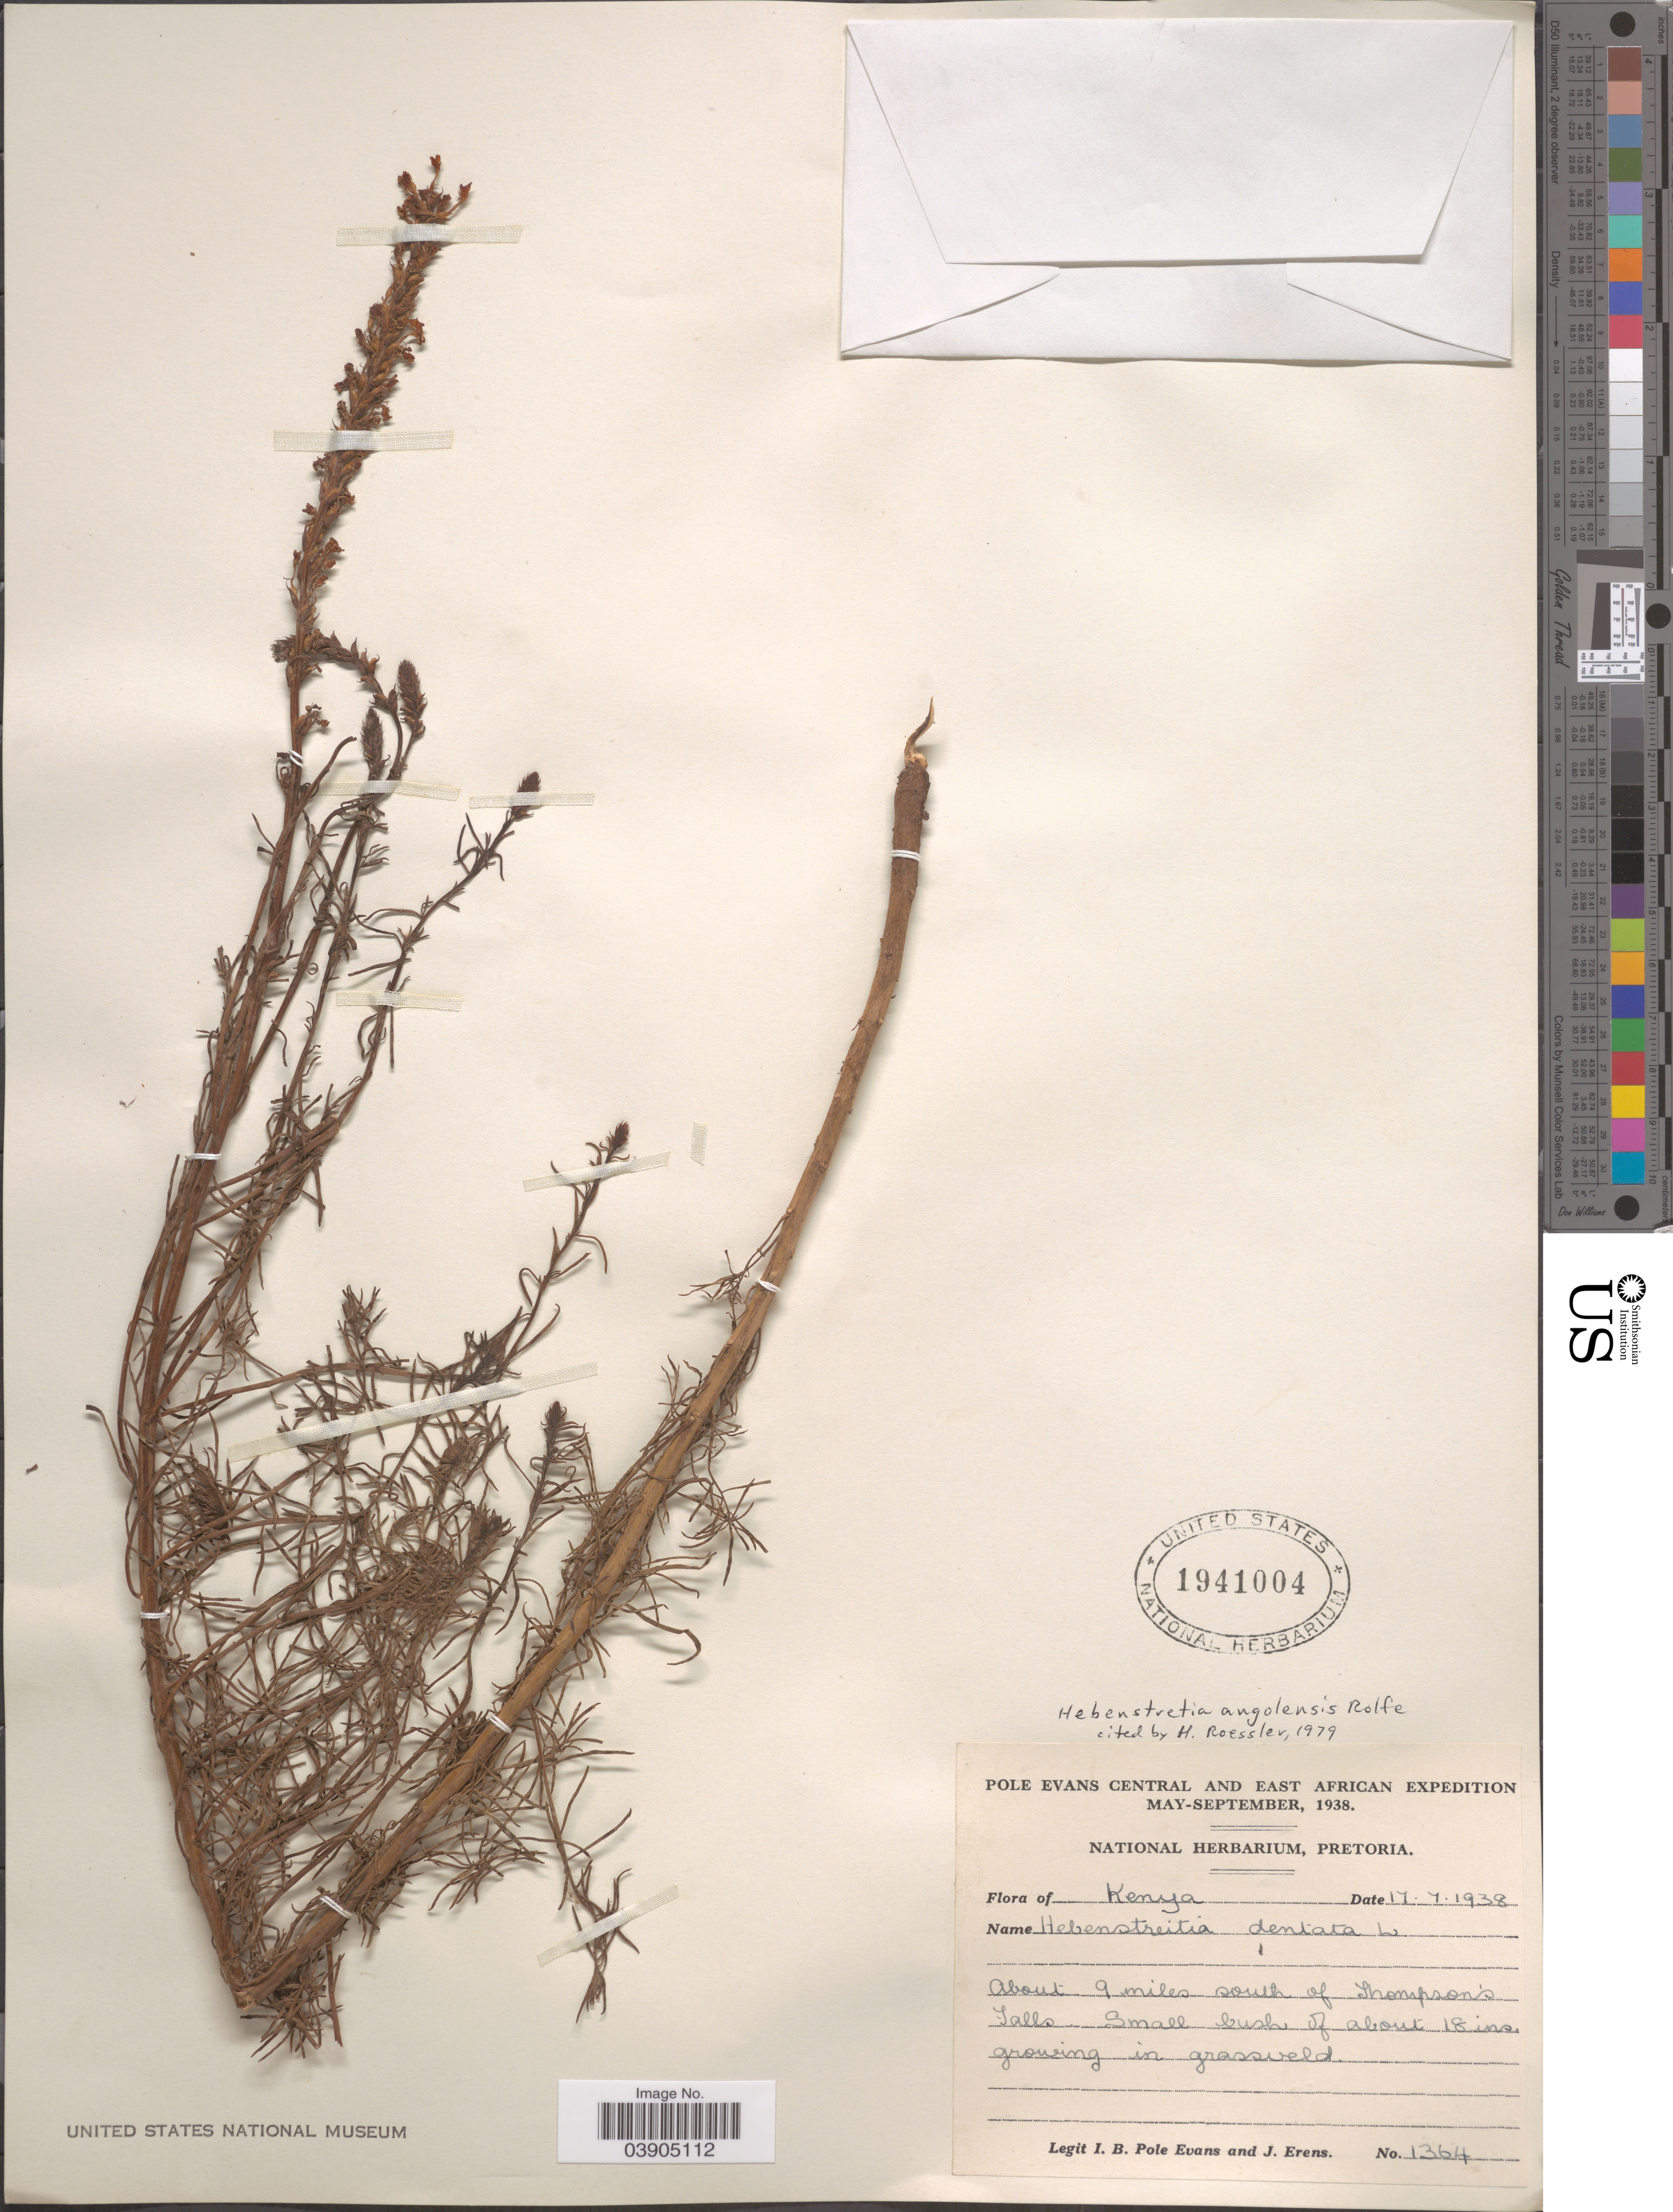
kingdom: Plantae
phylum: Tracheophyta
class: Magnoliopsida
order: Lamiales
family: Scrophulariaceae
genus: Hebenstretia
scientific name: Hebenstretia angolensis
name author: Rolfe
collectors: I. B. Pole-Evans & J. Erens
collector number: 1364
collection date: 1938-07-17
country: Kenya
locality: Central and East African [unsure placement] About 9 miles south of Thompson's Falls.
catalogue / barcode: US 1941004